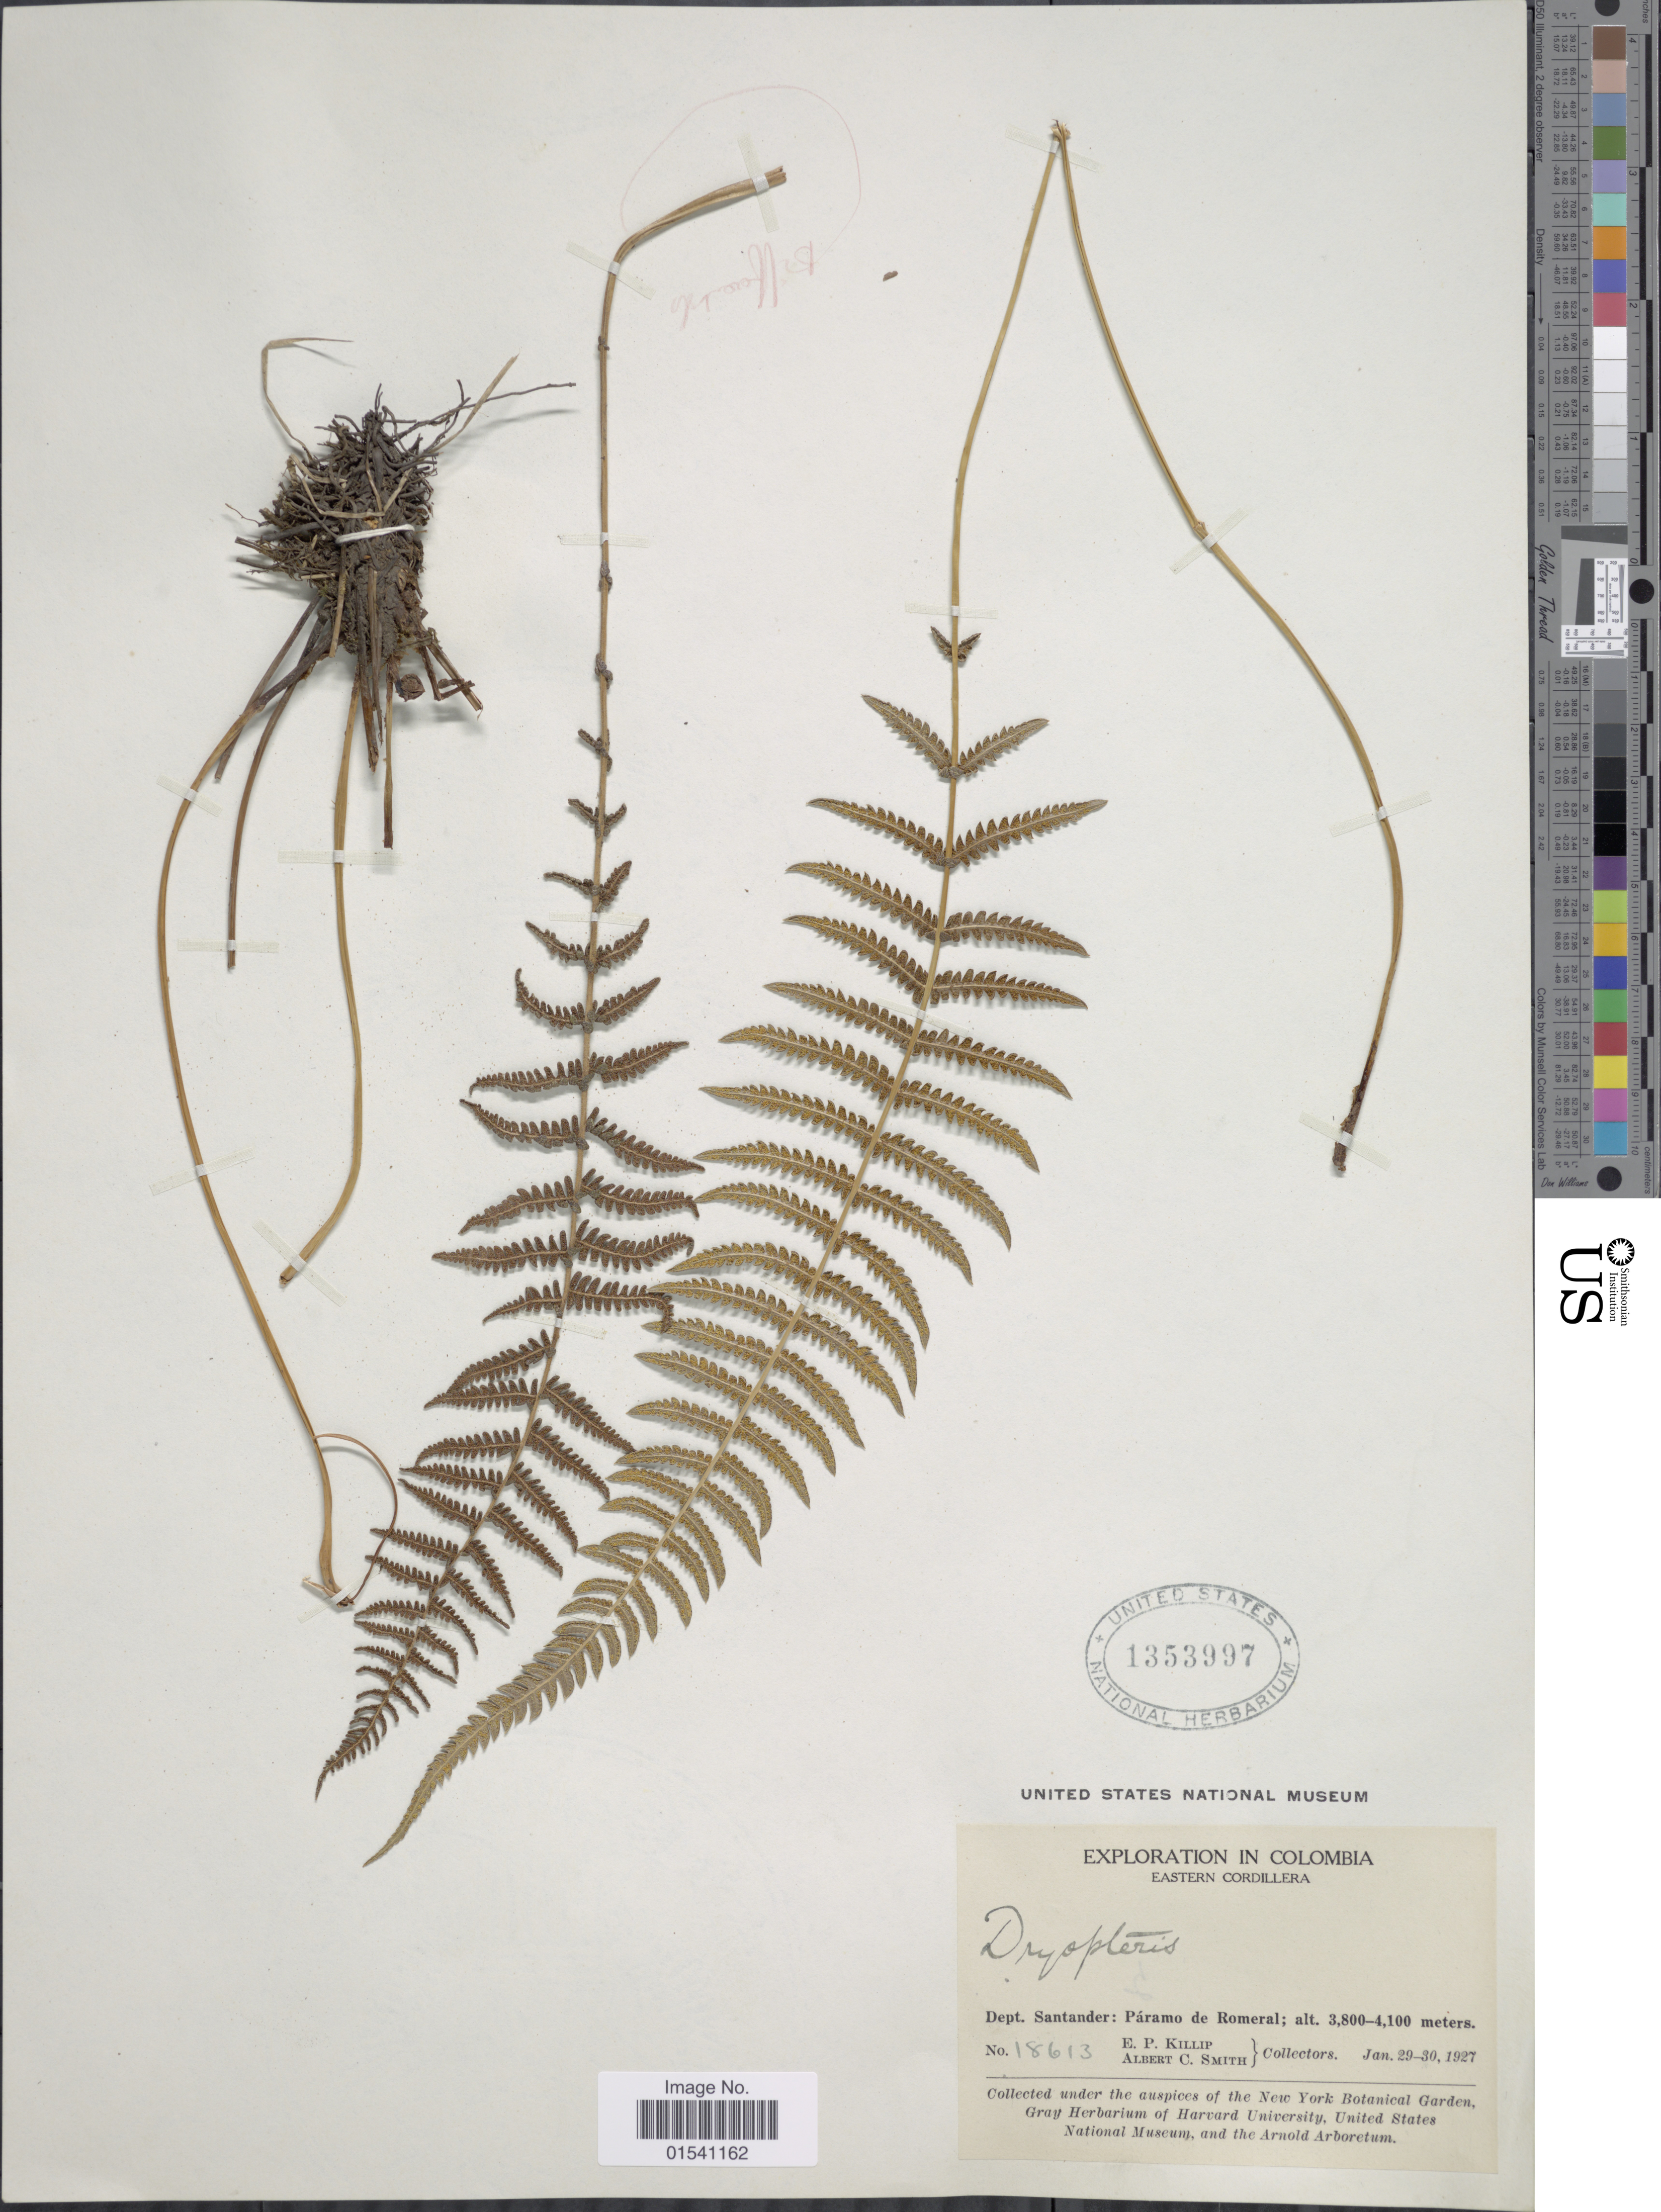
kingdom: Plantae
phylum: Tracheophyta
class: Polypodiopsida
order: Polypodiales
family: Thelypteridaceae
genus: Amauropelta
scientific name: Amauropelta sp.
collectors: E. P. Killip & A. C. Smith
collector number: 18613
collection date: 1927-01-29/1927-01-30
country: Colombia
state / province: Santander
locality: Eastern Cordillera, Dept. Santander: Páramo de Romeral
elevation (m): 3800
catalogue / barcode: US 1353997